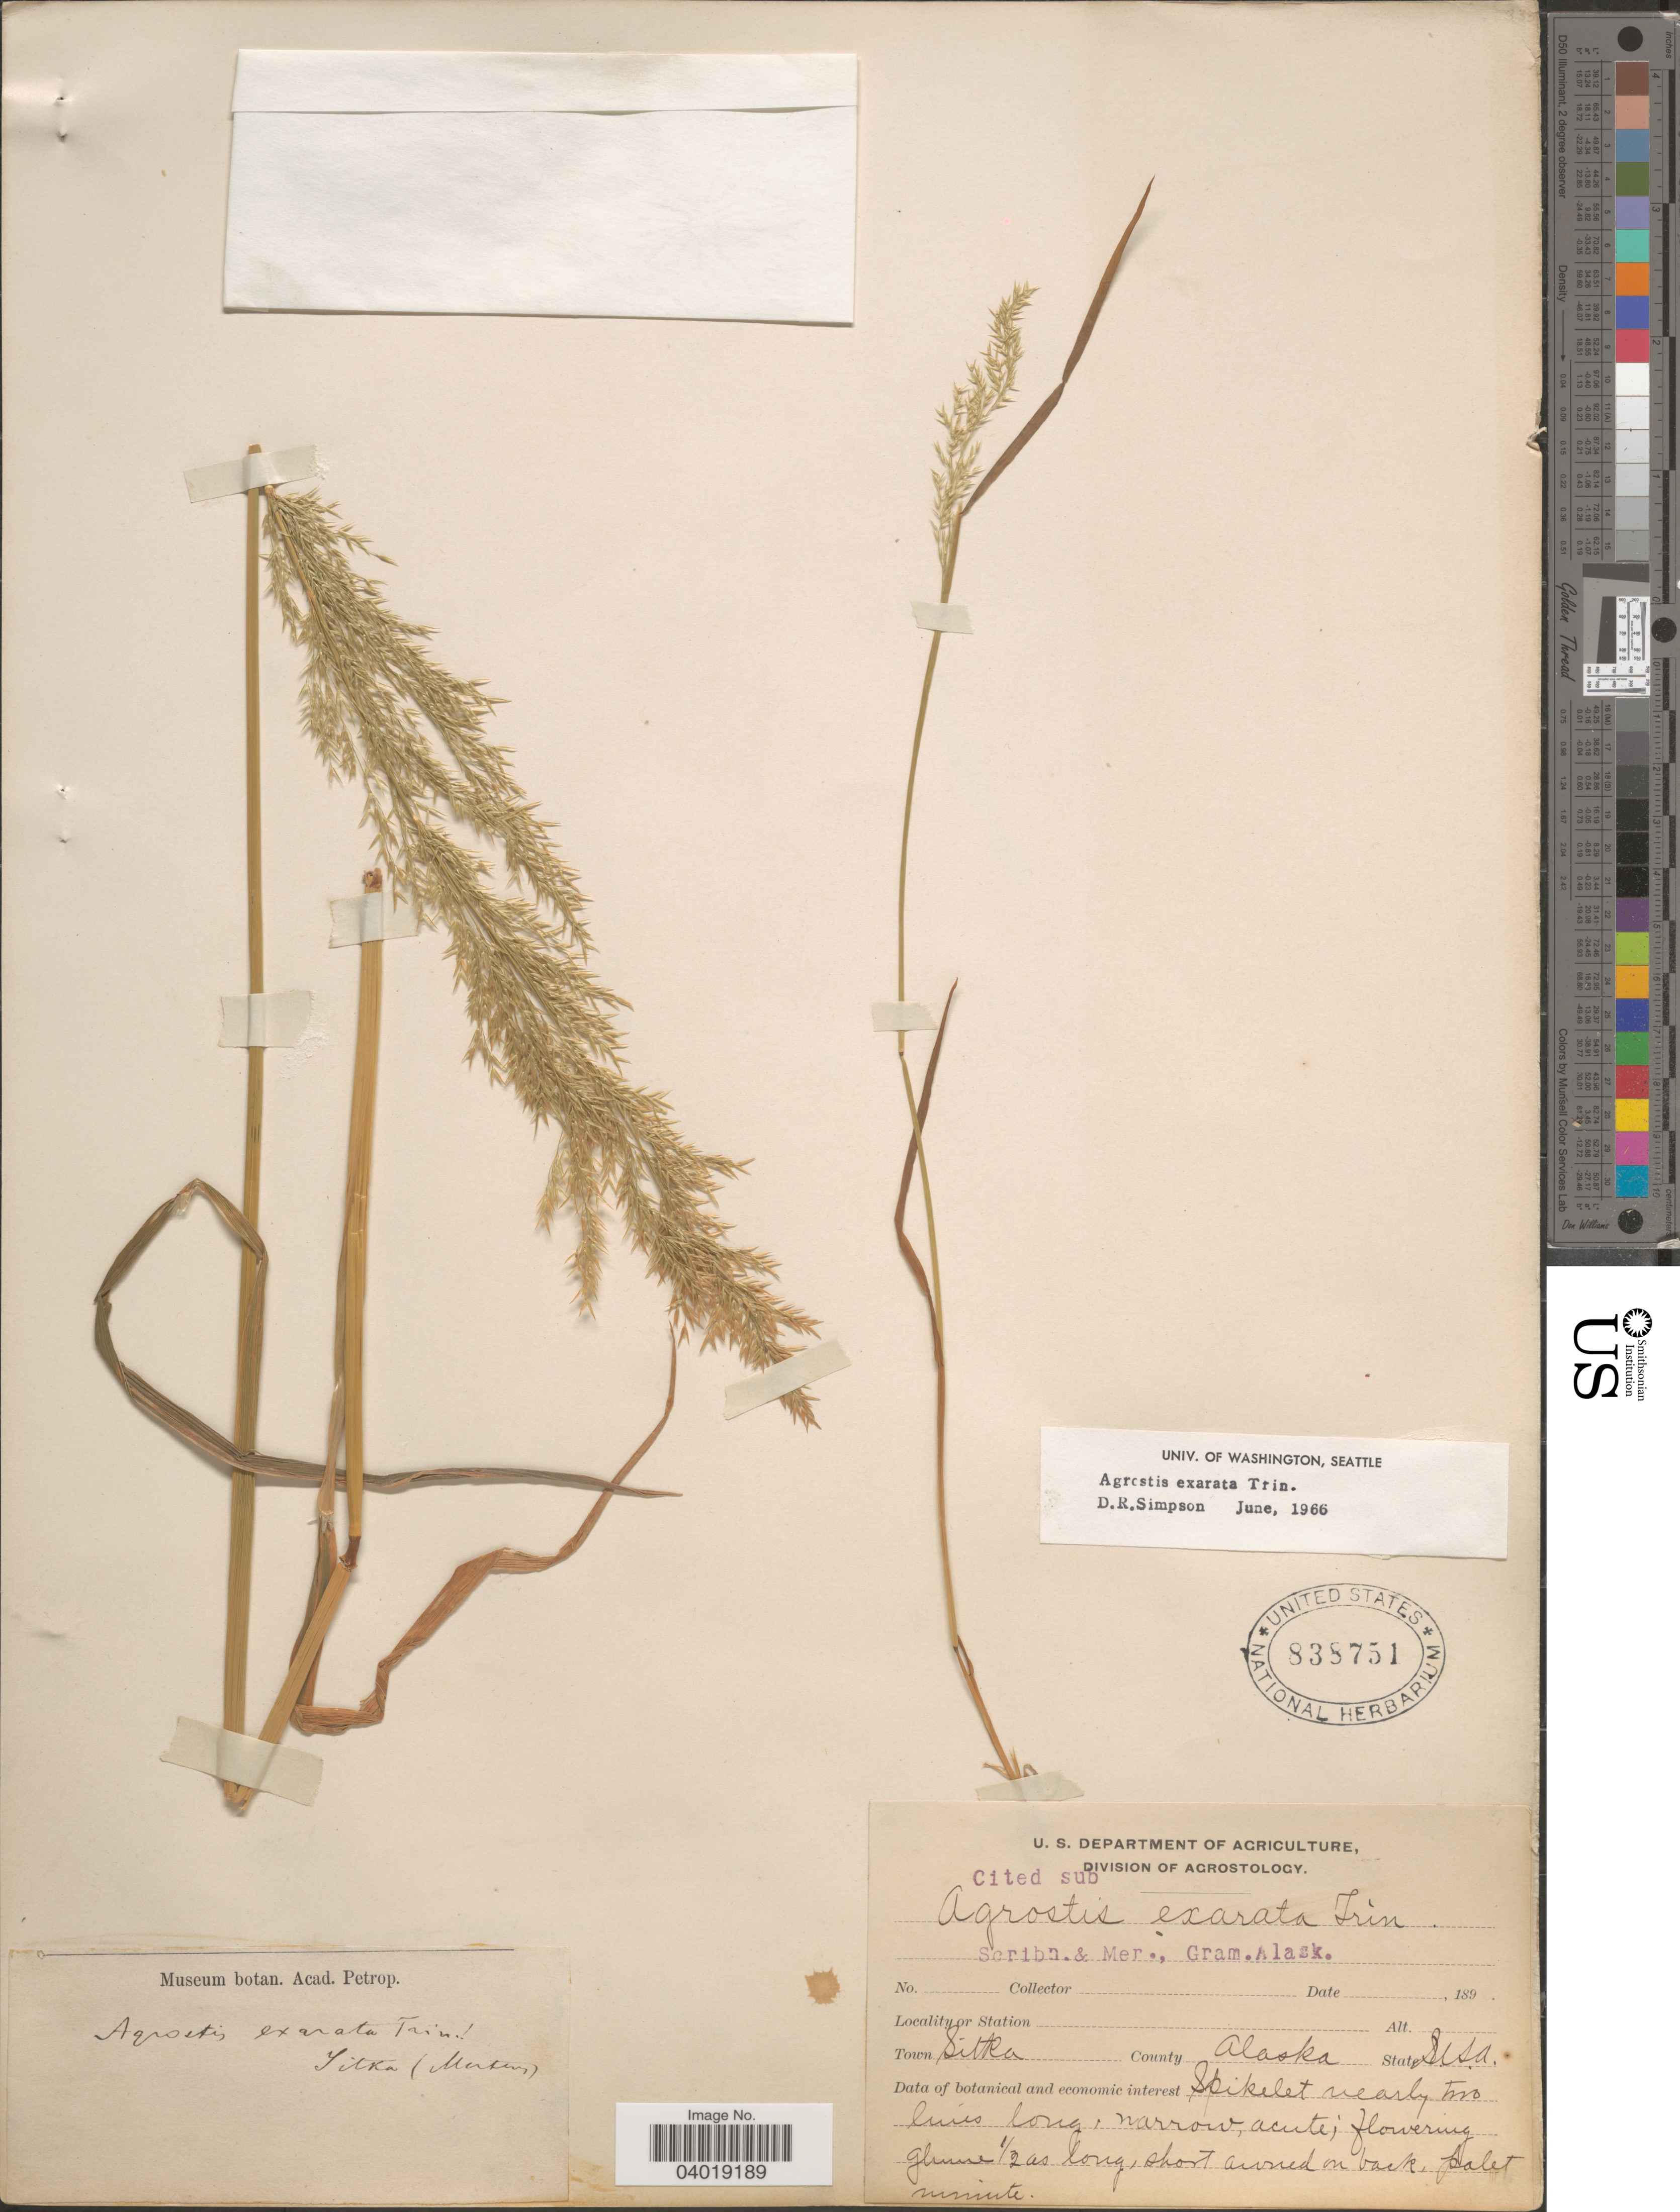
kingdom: Plantae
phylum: Tracheophyta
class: Liliopsida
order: Poales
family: Poaceae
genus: Agrostis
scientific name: Agrostis exarata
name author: Trin.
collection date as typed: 189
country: United States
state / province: Alaska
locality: Sitka. Alaska.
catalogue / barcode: US 838751